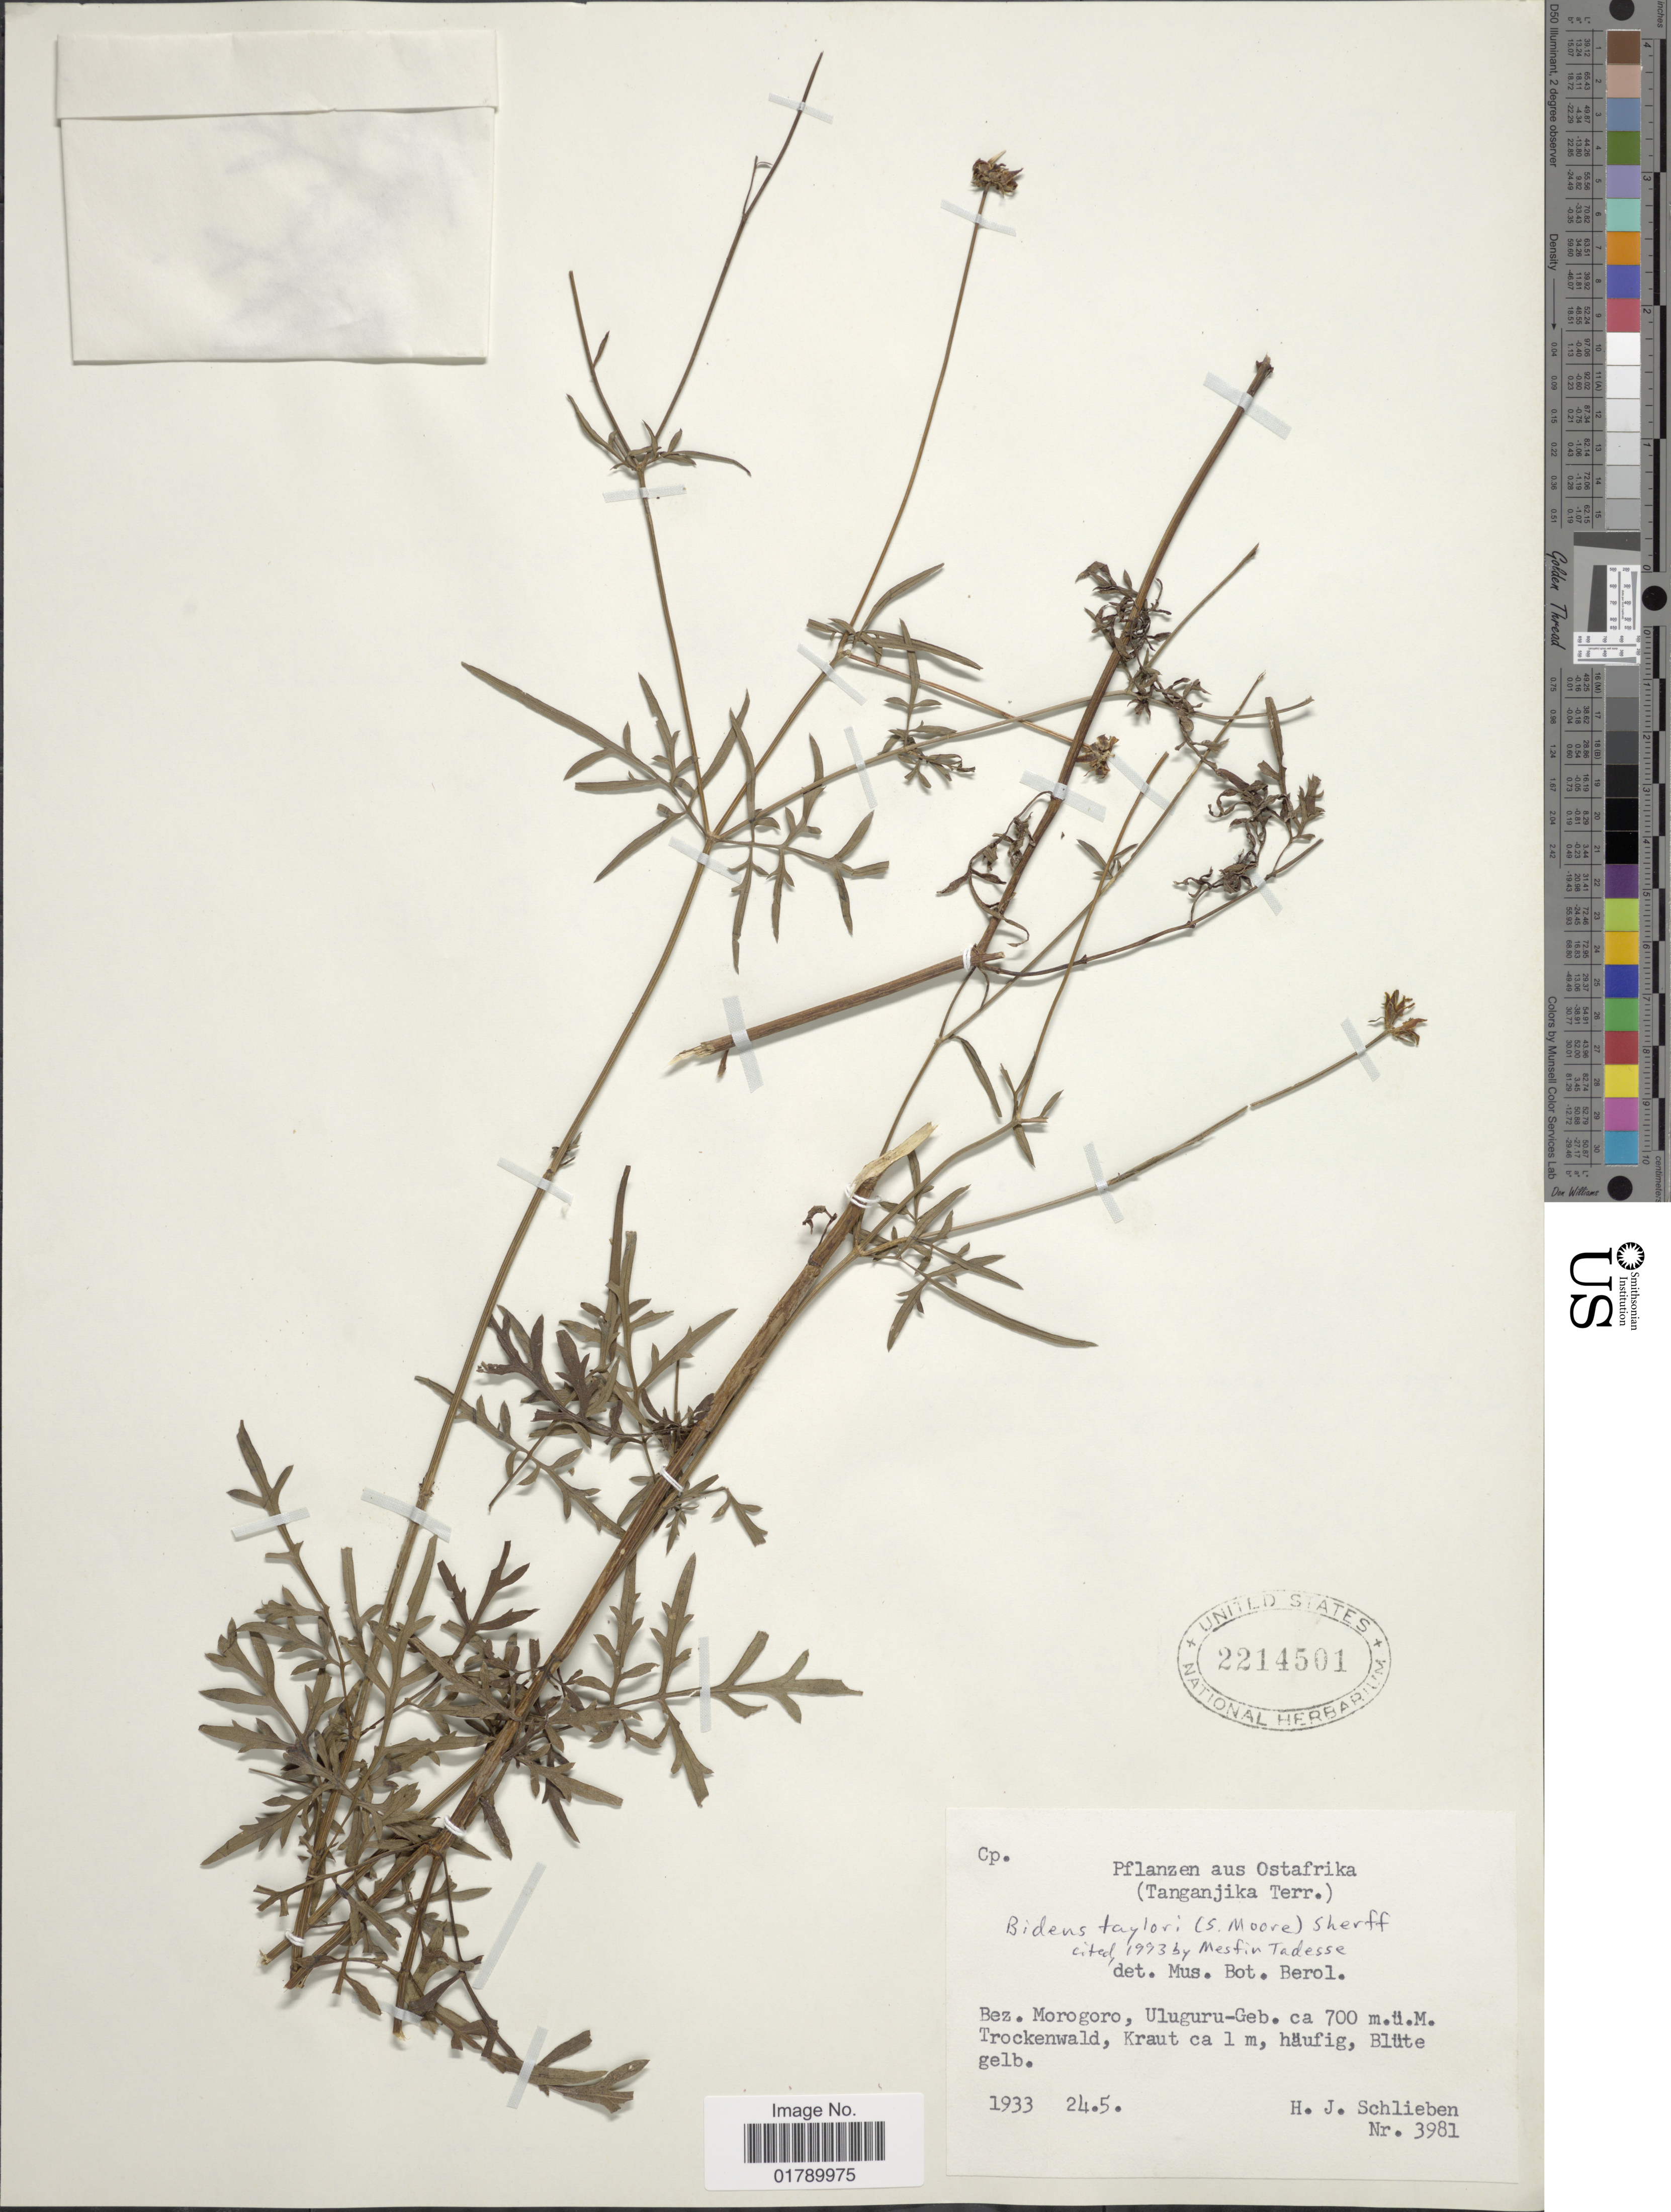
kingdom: Plantae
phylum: Tracheophyta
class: Magnoliopsida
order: Asterales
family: Asteraceae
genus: Bidens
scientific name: Bidens taylori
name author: (S. Moore) Sherff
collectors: H. J. Schlieben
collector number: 3981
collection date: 1933-05-24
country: Tanzania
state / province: Morogoro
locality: Aus Ostafrika (Tanganjika Terr.) Uluguru-Geb.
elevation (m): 700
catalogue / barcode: US 2214501